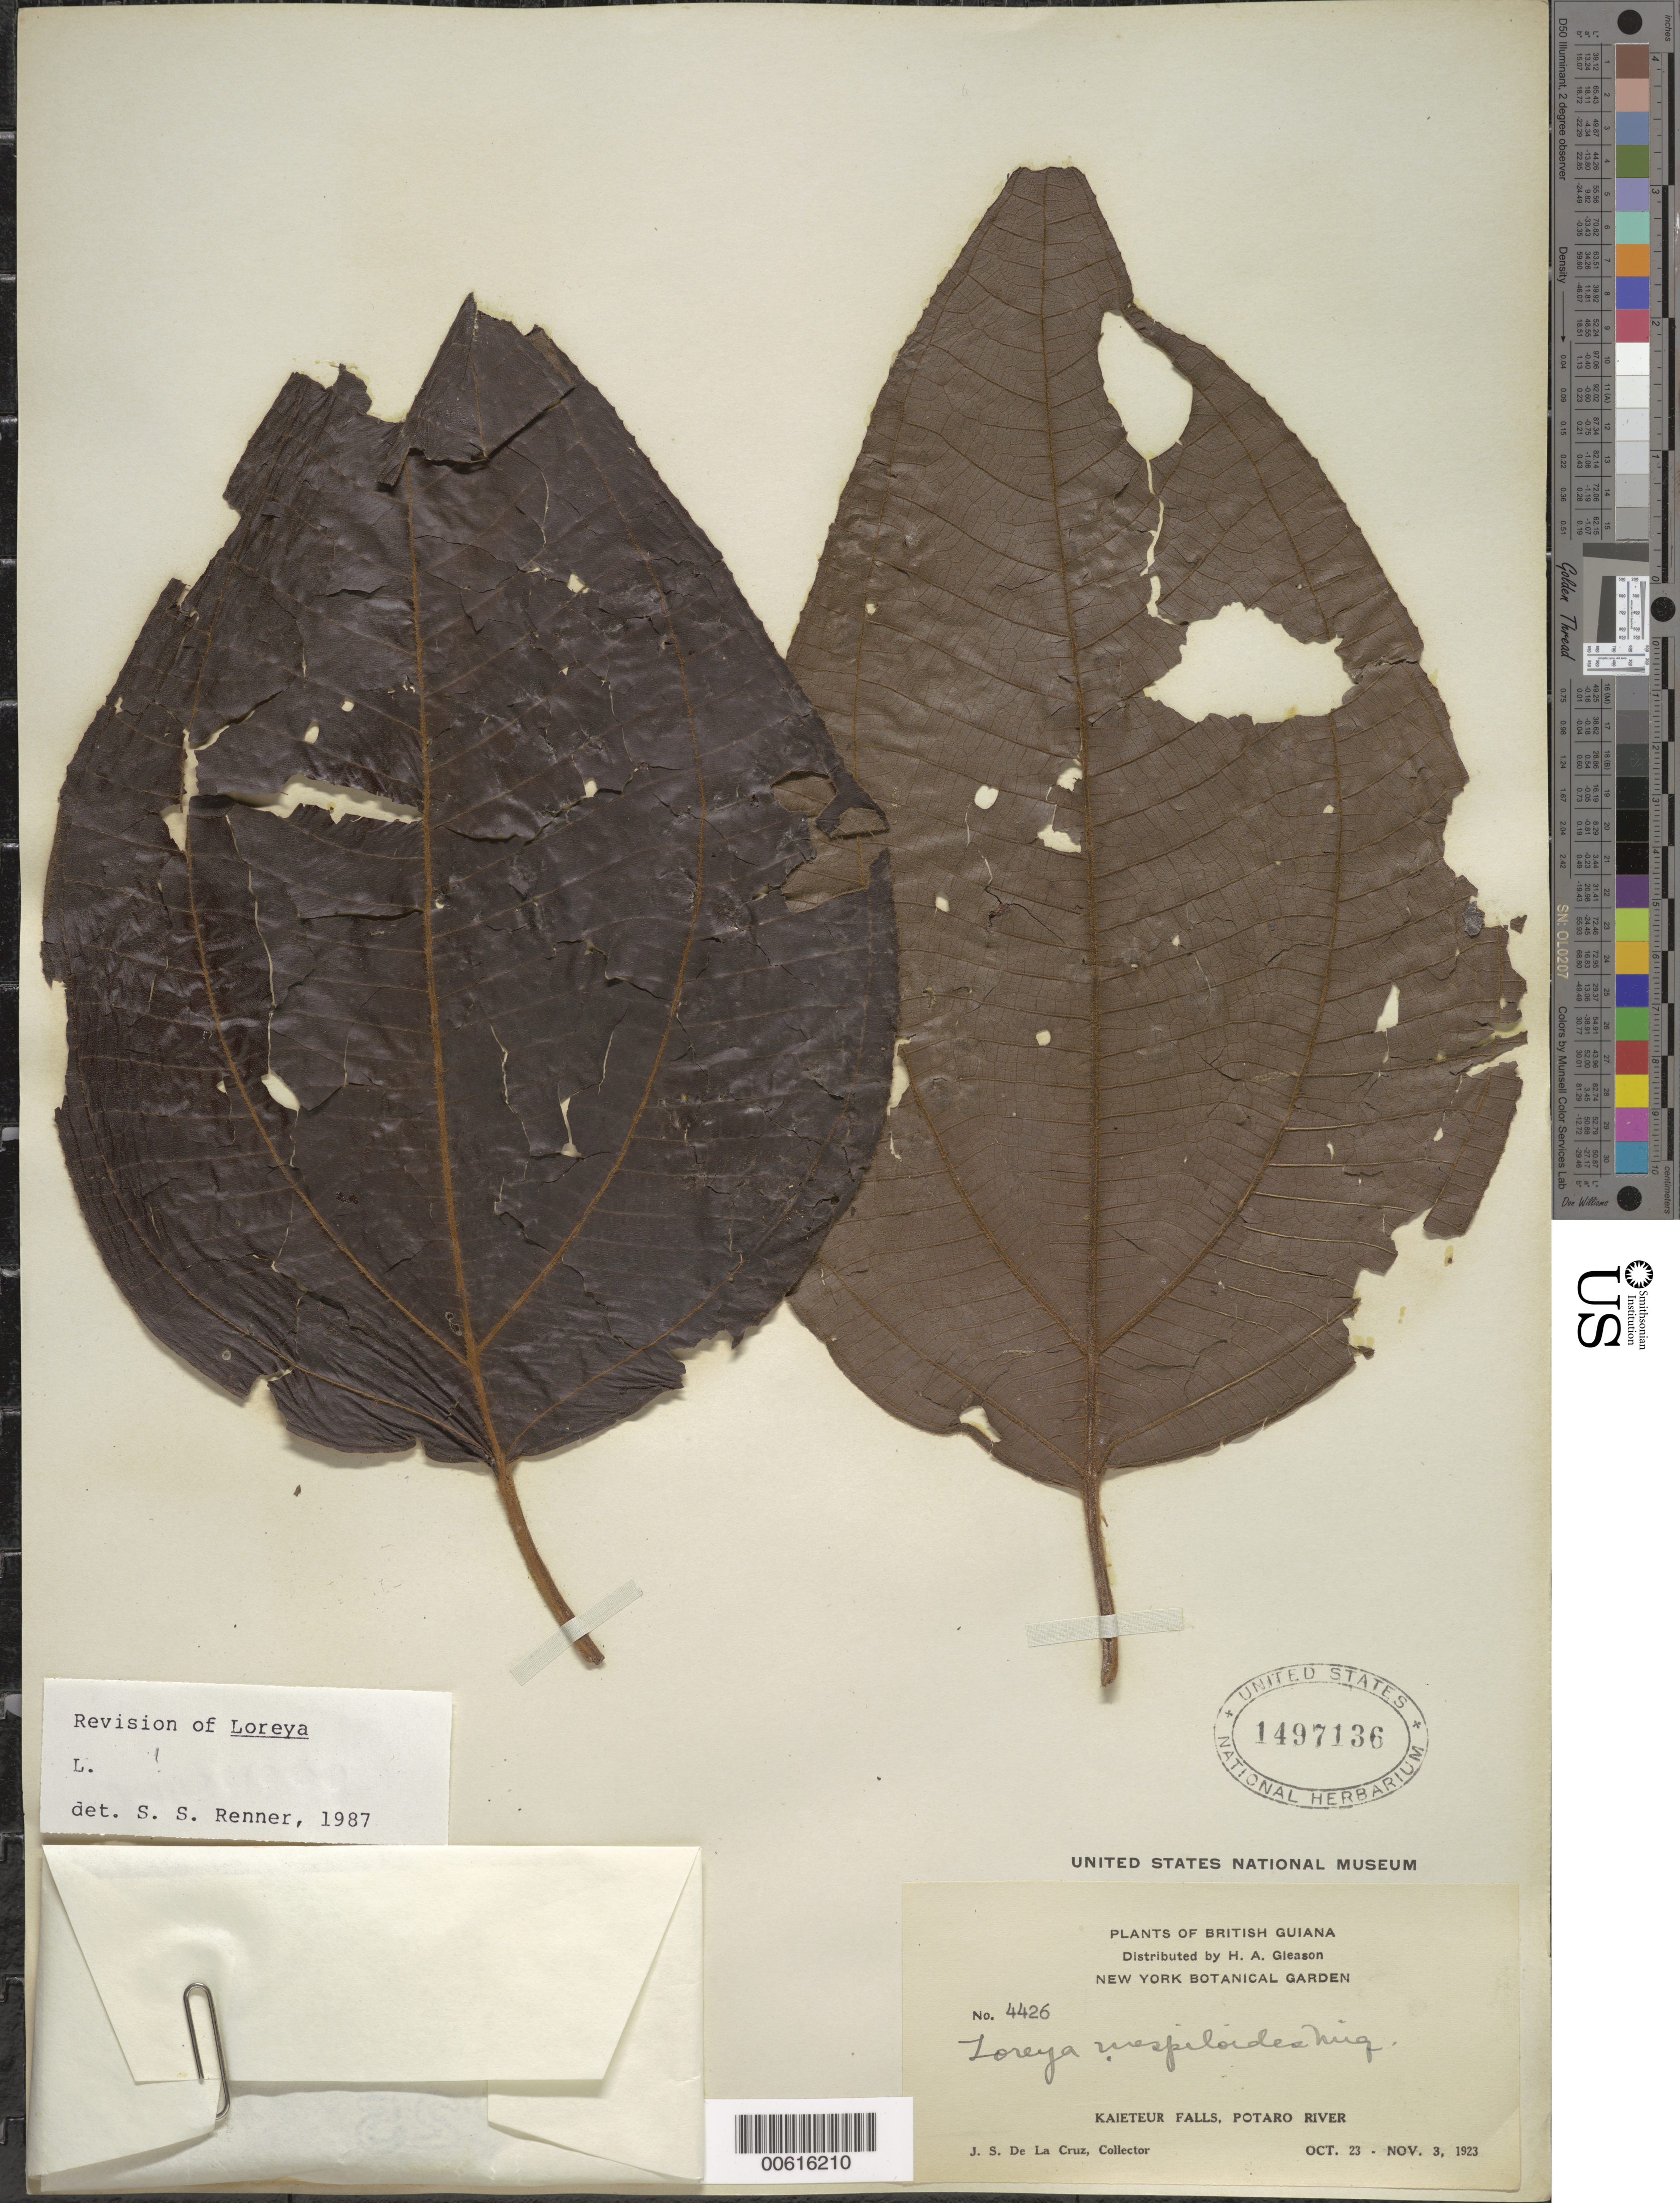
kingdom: Plantae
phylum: Tracheophyta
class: Magnoliopsida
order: Myrtales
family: Melastomataceae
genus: Bellucia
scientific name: Bellucia mespiloides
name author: (Miq.) J.F. Macbr.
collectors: J. S. de la Cruz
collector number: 4426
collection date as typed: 23-Oct-23 to 3-Nov-23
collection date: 1923-10-23/1923-11-03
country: Guyana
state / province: Potaro-Siparuni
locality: Kaieteur Falls, Potaro R.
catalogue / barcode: US 1497136